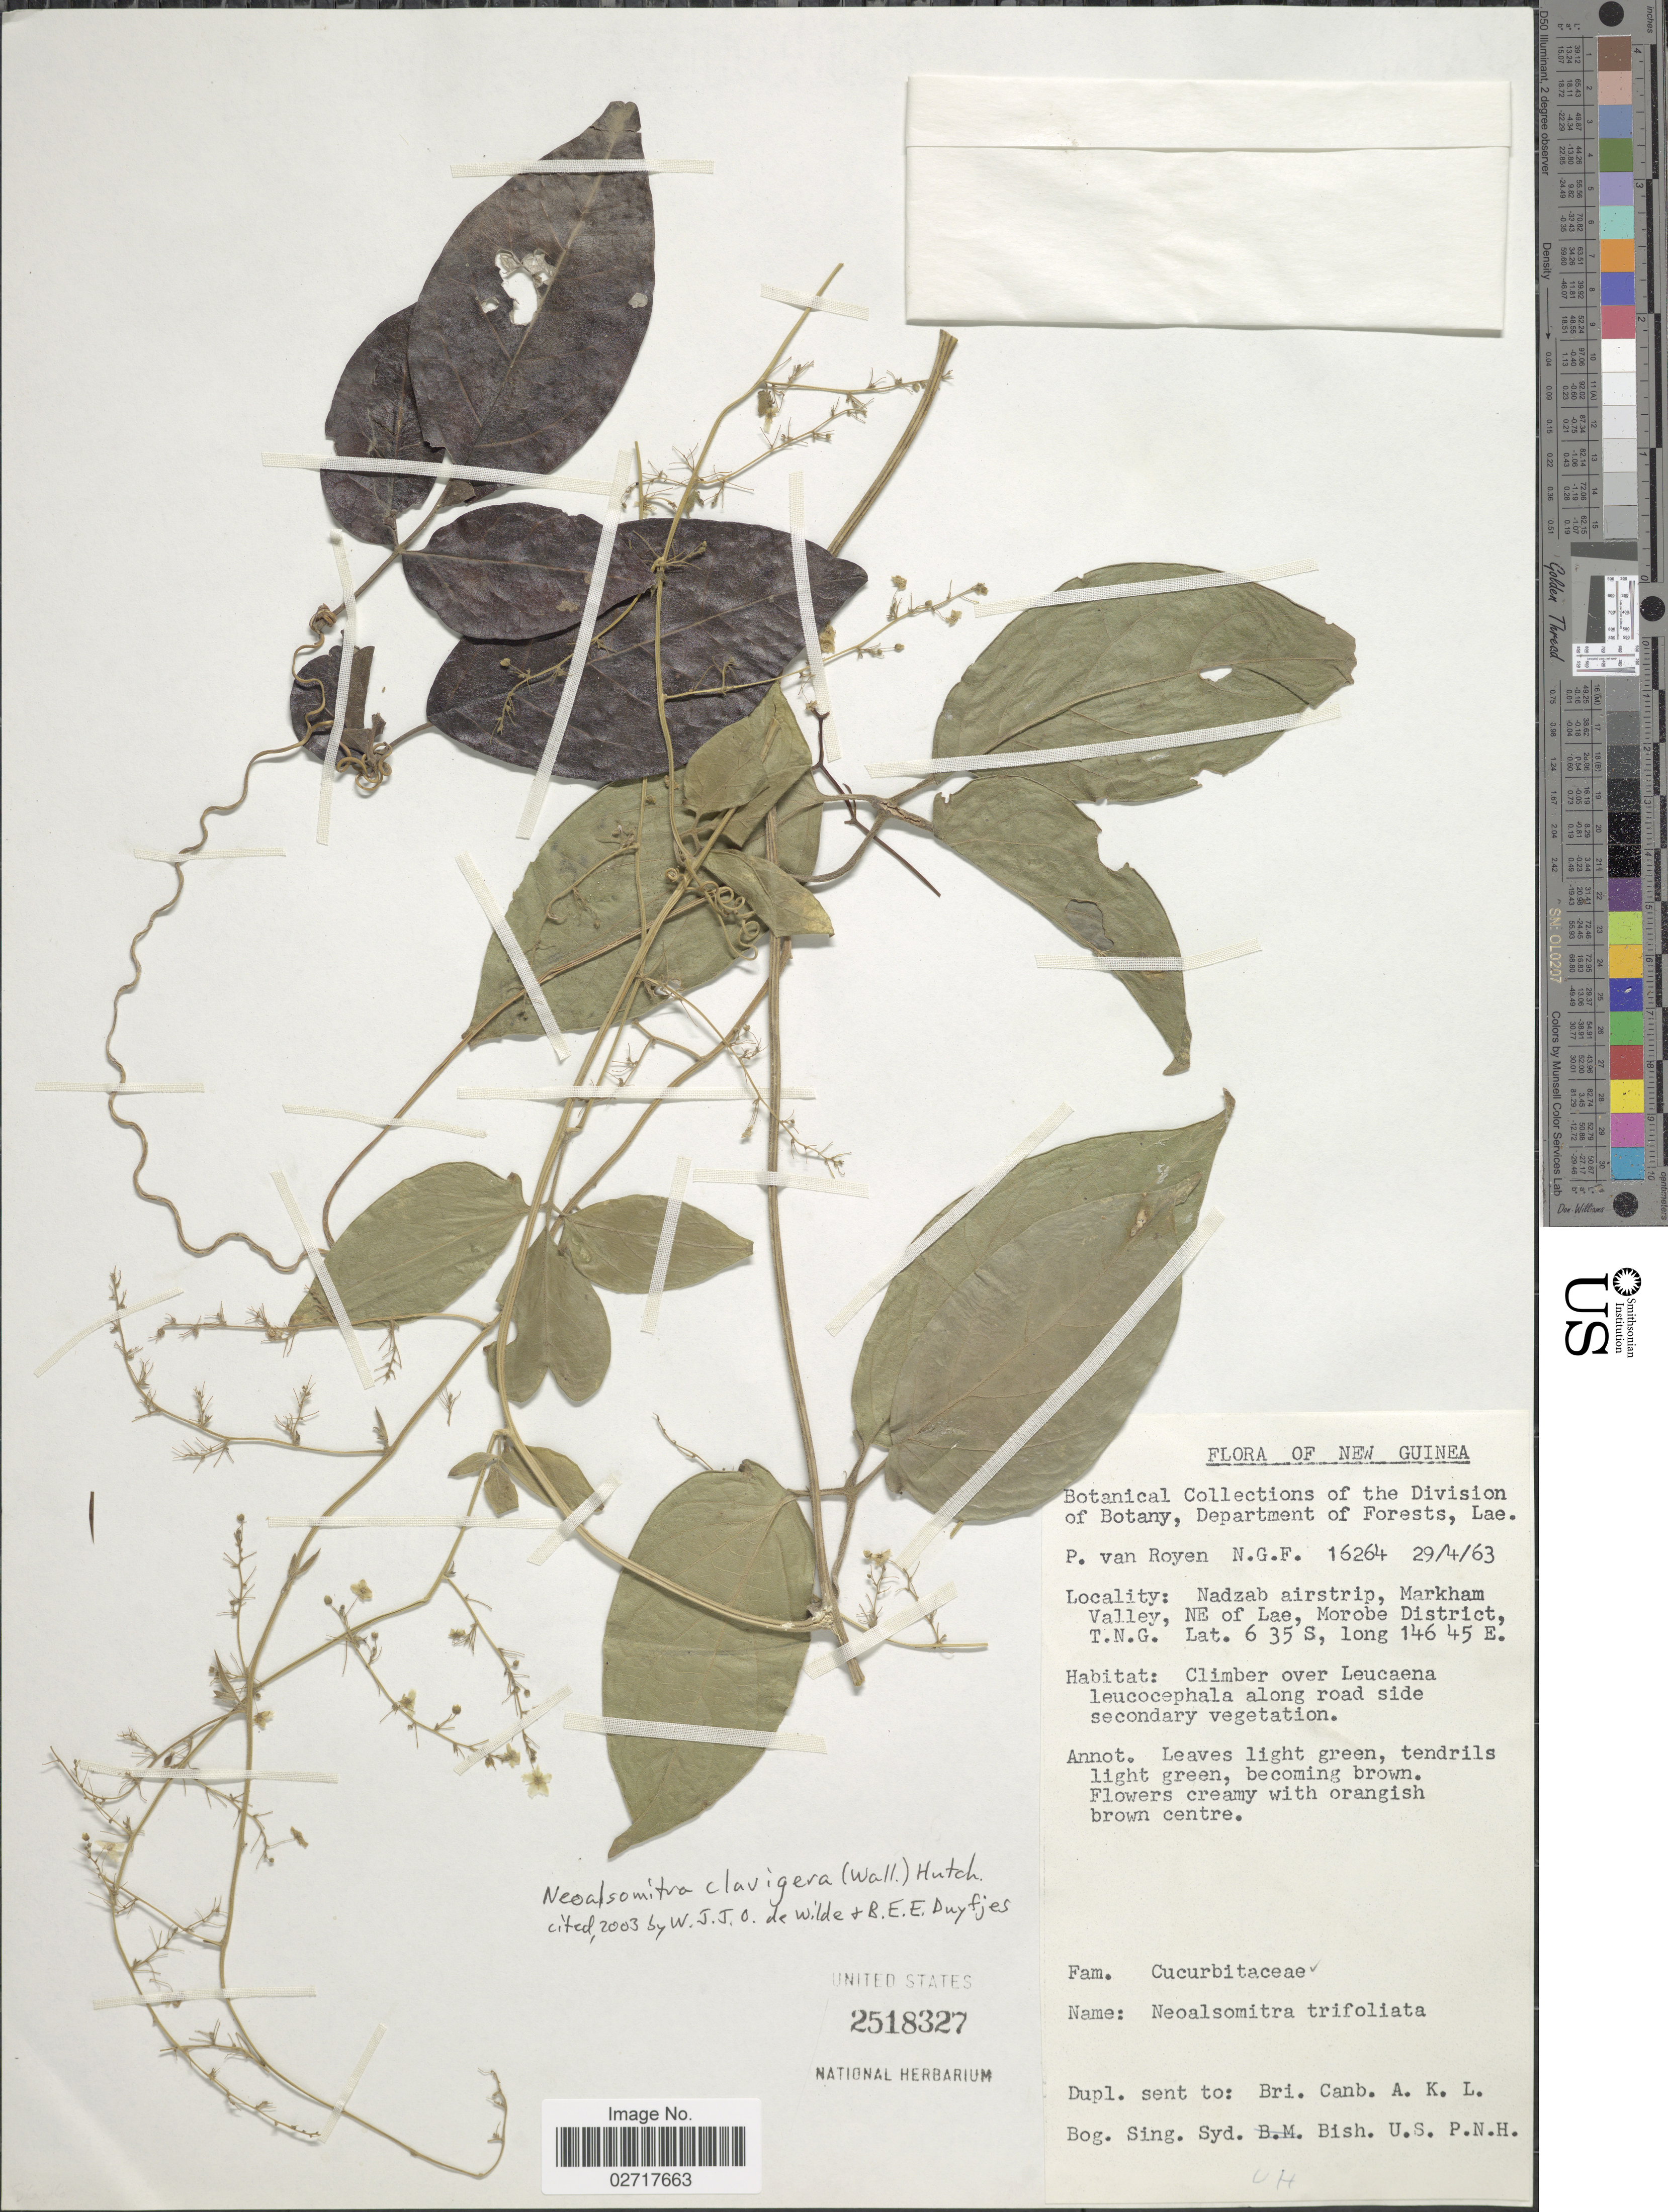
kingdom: Plantae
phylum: Tracheophyta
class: Magnoliopsida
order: Cucurbitales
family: Cucurbitaceae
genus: Neoalsomitra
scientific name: Neoalsomitra clavigera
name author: (M. Roem.) Hutch.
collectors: P. van Royen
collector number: N.G.F. 16264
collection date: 1963-04-29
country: Papua New Guinea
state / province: Morobe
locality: New Guinea. Nadzab aistrip, Markham Valley, NE of Lae, Morobe District, T.N.G.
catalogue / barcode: US 2518327